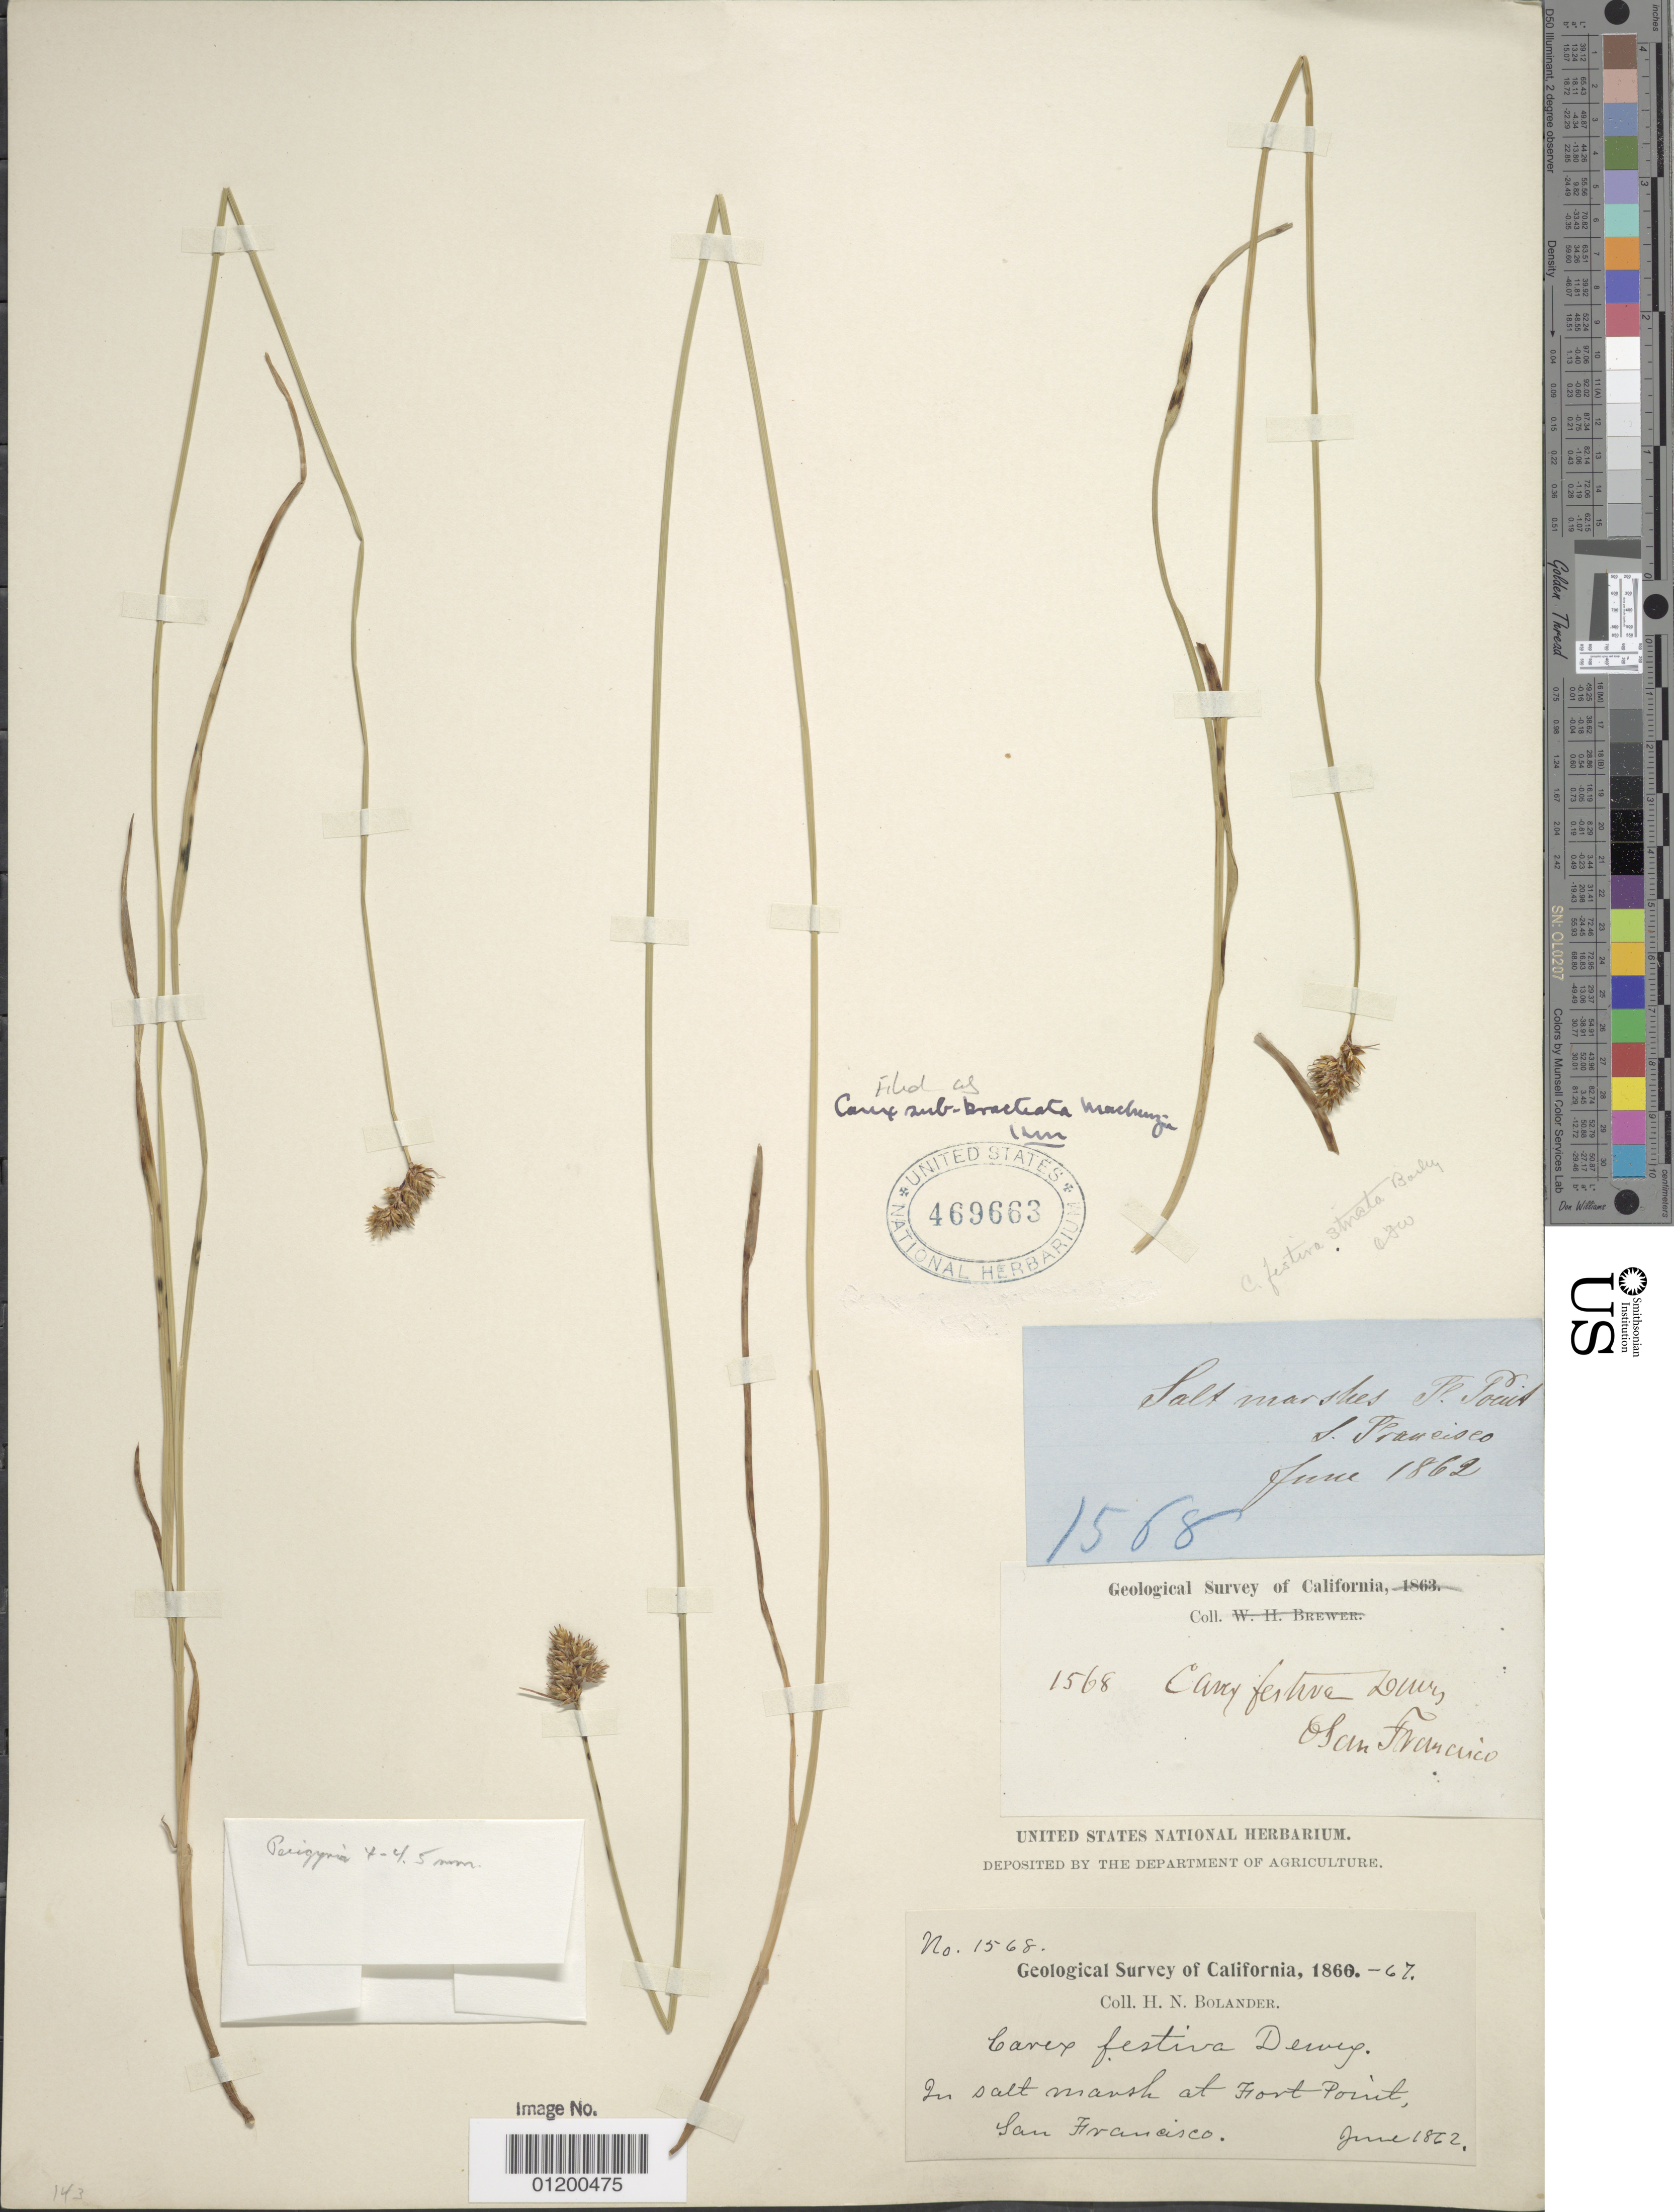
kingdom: Plantae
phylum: Tracheophyta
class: Liliopsida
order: Poales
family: Cyperaceae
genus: Carex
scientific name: Carex subbracteata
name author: Mack.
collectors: H. Bolander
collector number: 1568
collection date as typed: Jun 1862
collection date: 1862-06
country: United States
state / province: California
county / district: San Francisco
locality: In Salt marsh at Fort Point, San Francisco.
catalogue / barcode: US 469663